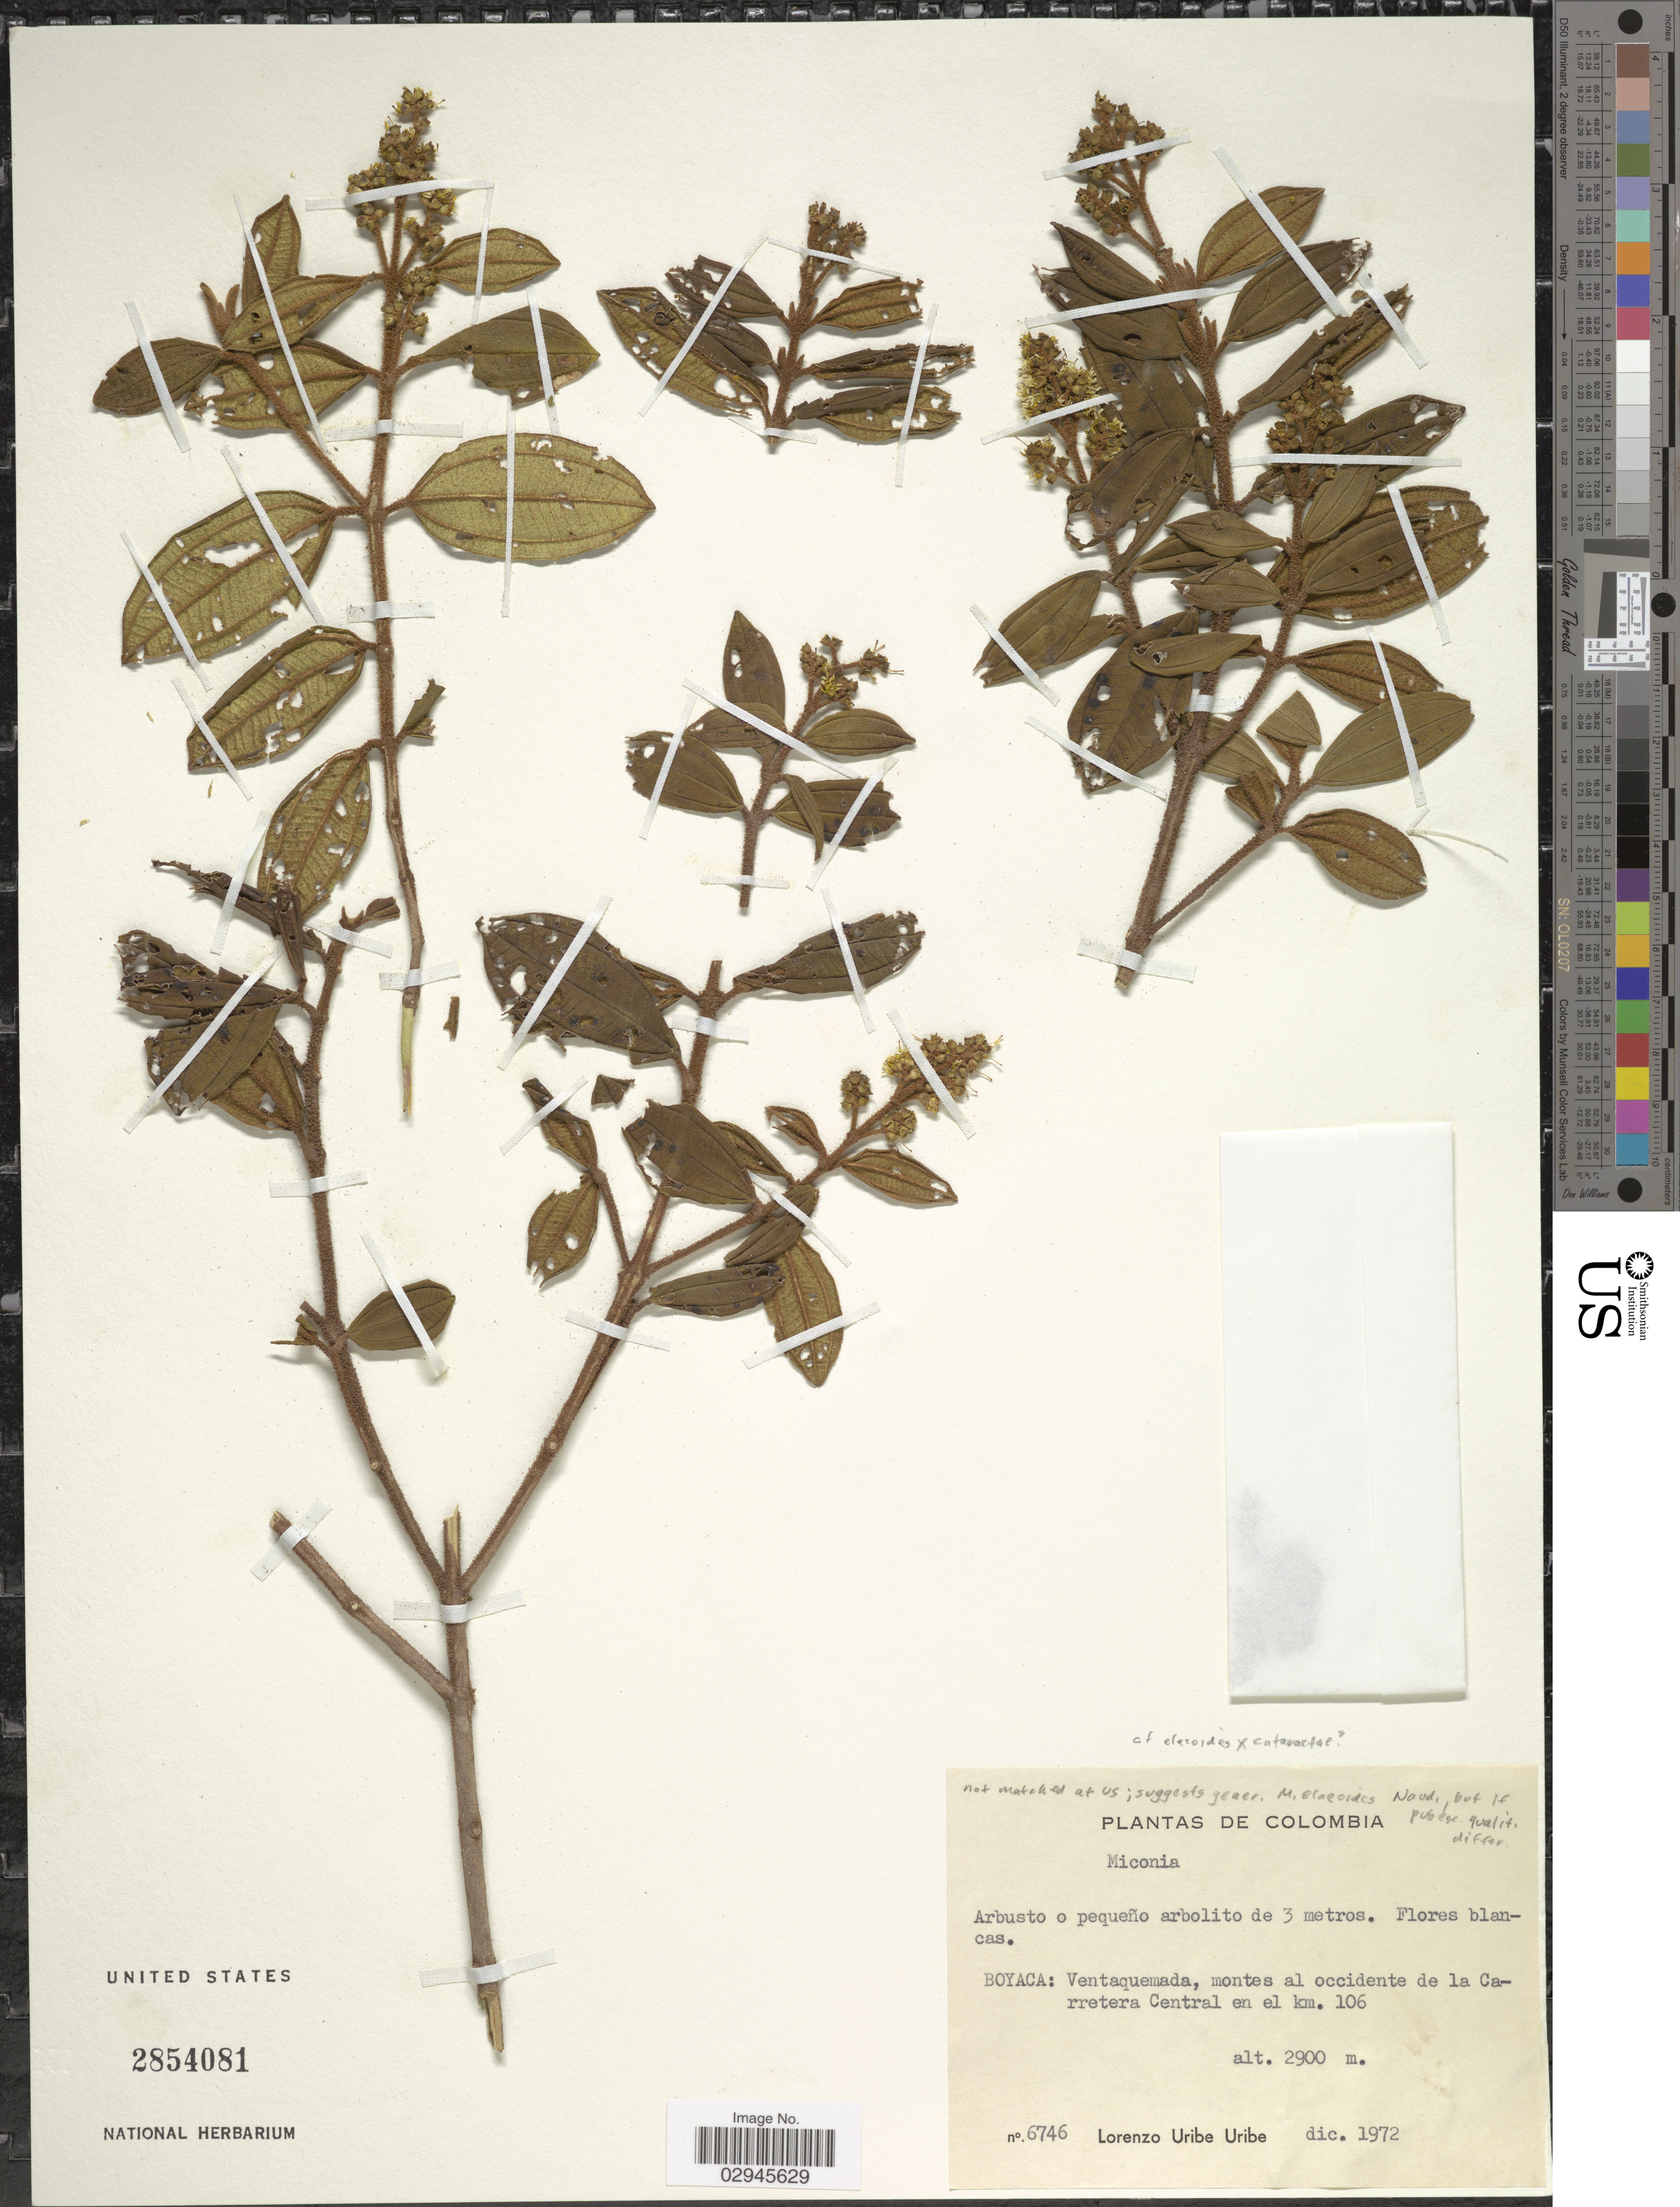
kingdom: Plantae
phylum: Tracheophyta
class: Magnoliopsida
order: Myrtales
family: Melastomataceae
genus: Miconia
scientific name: Miconia sp.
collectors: L. Uribe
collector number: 6746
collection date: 1972-12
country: Colombia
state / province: Boyacá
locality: Ventaquemada, montes al occidente de la Carretera Central en el km. 106.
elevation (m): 2900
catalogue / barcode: US 2854081